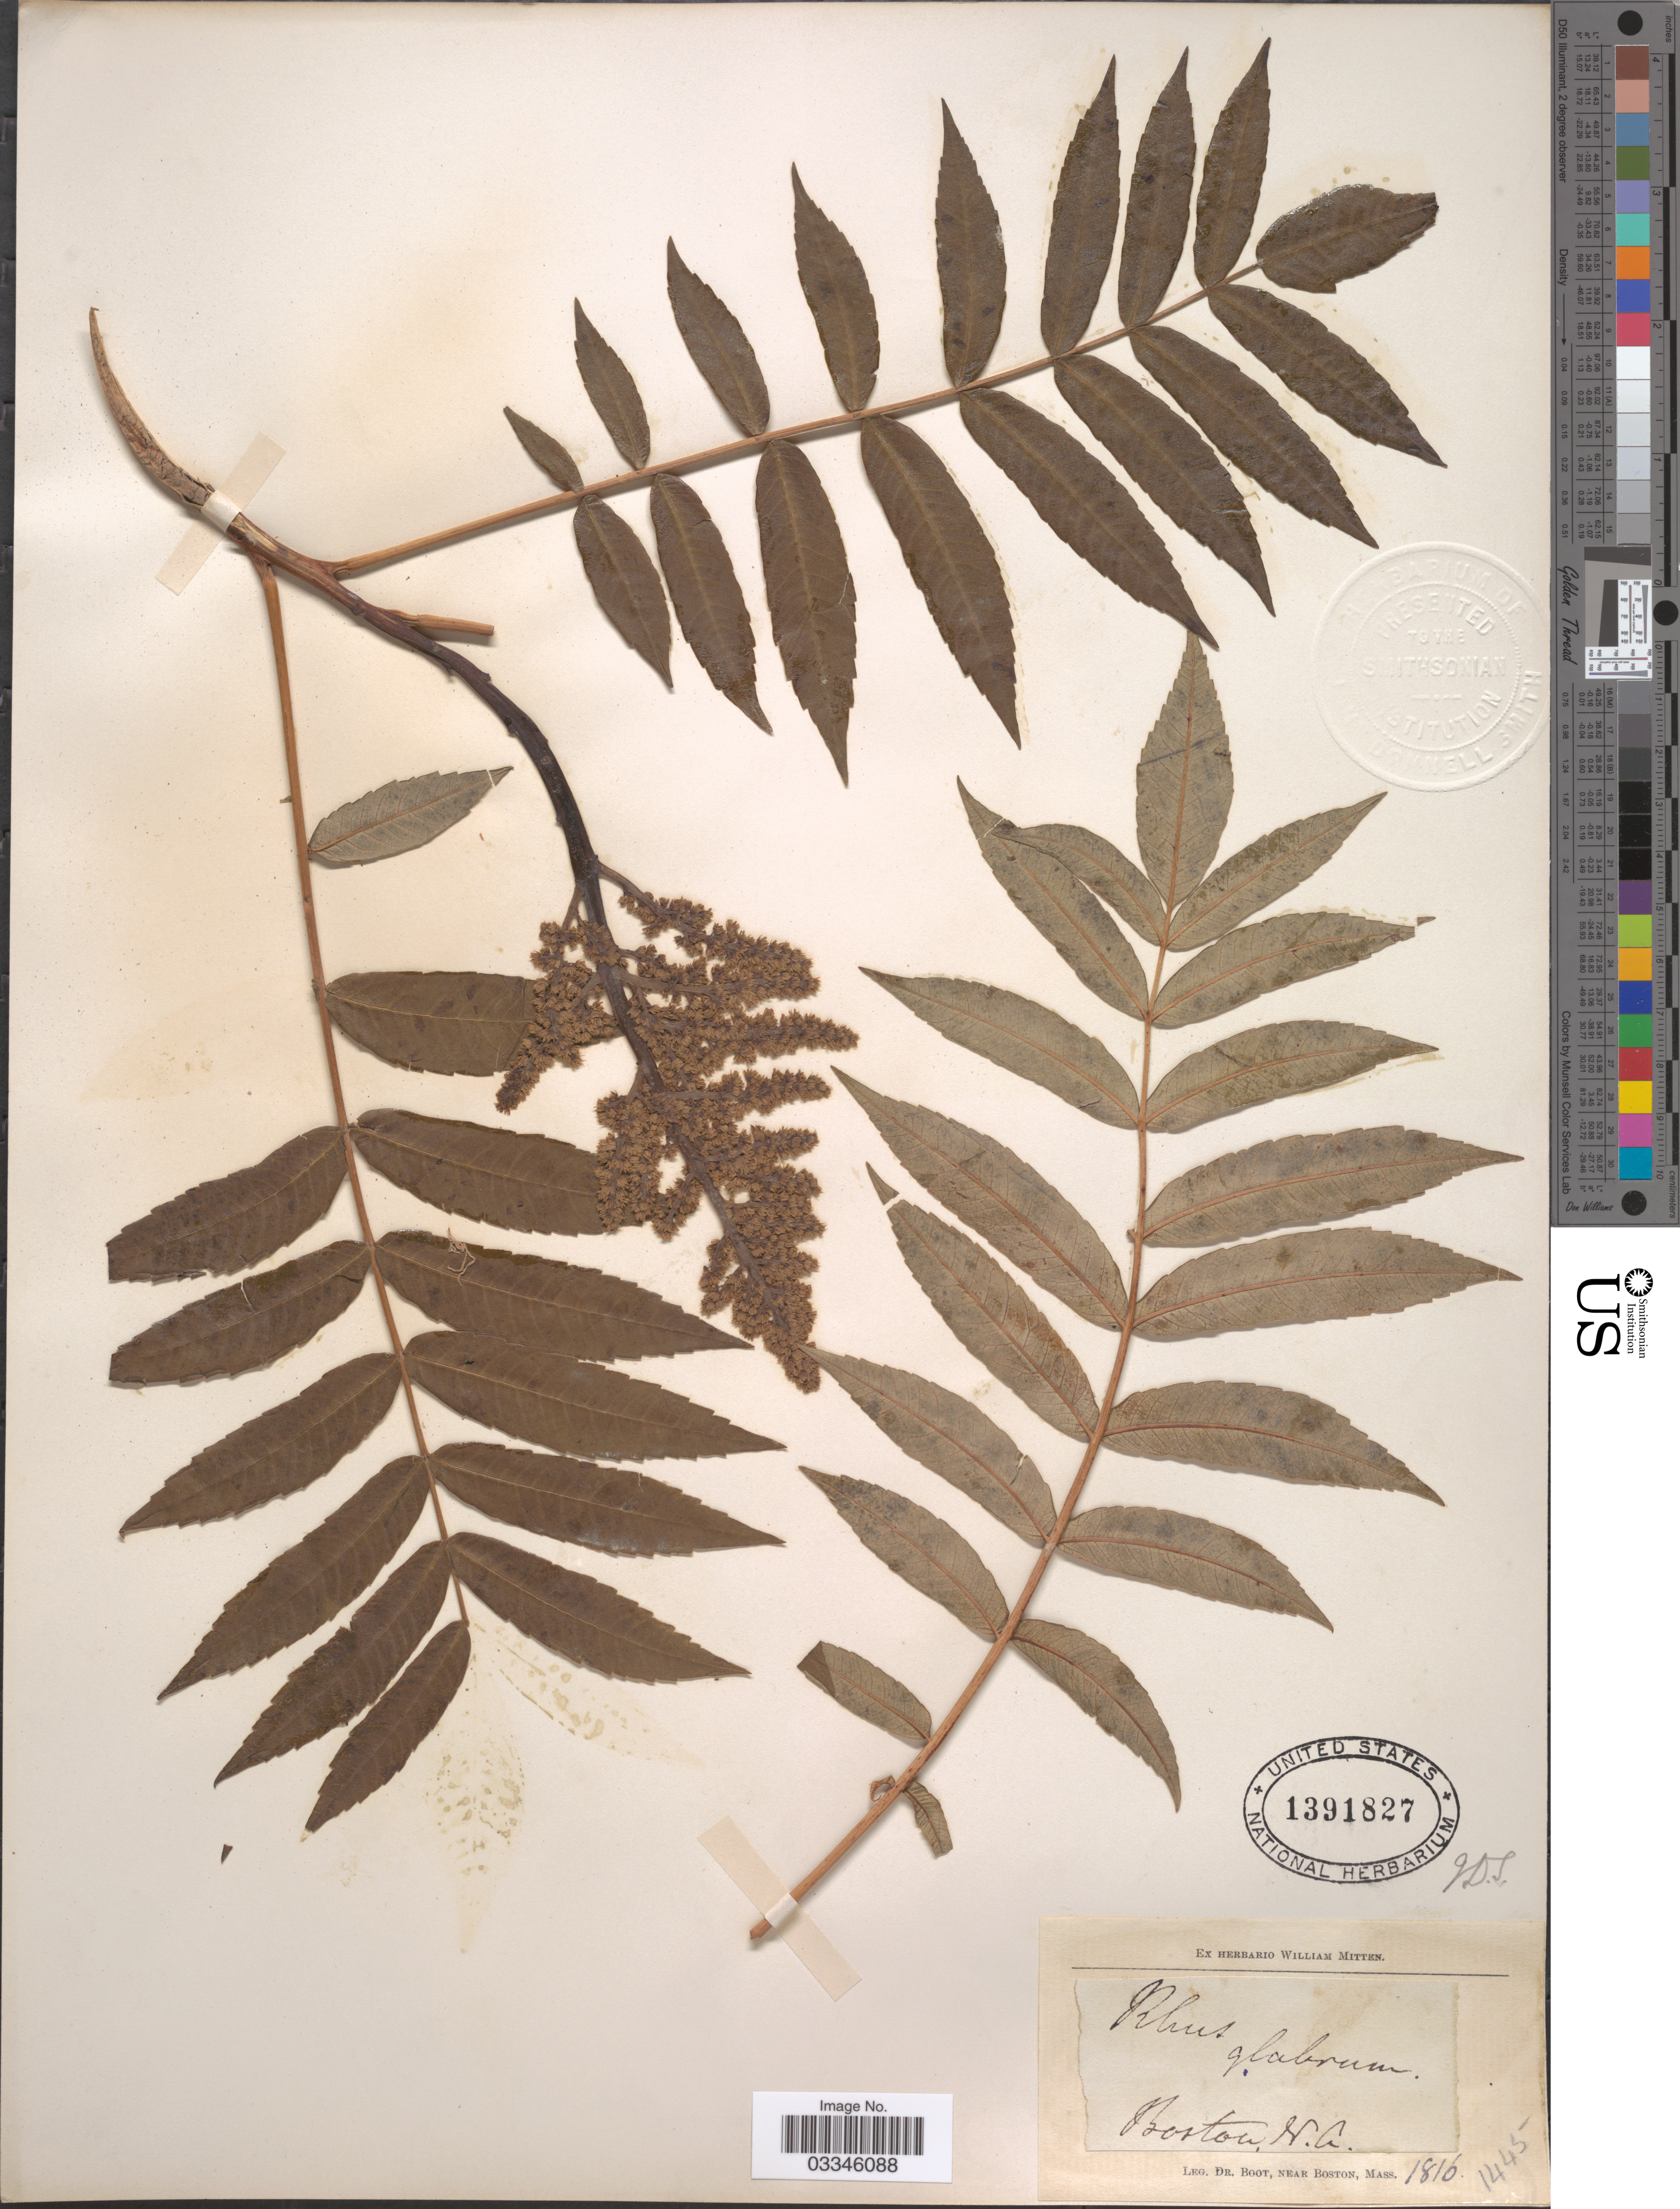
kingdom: Plantae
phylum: Tracheophyta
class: Magnoliopsida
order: Sapindales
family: Anacardiaceae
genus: Rhus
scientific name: Rhus glabra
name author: L.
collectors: -. Boot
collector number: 1445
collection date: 1816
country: United States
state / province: Massachusetts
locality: Near Boston.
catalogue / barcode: US 1391827